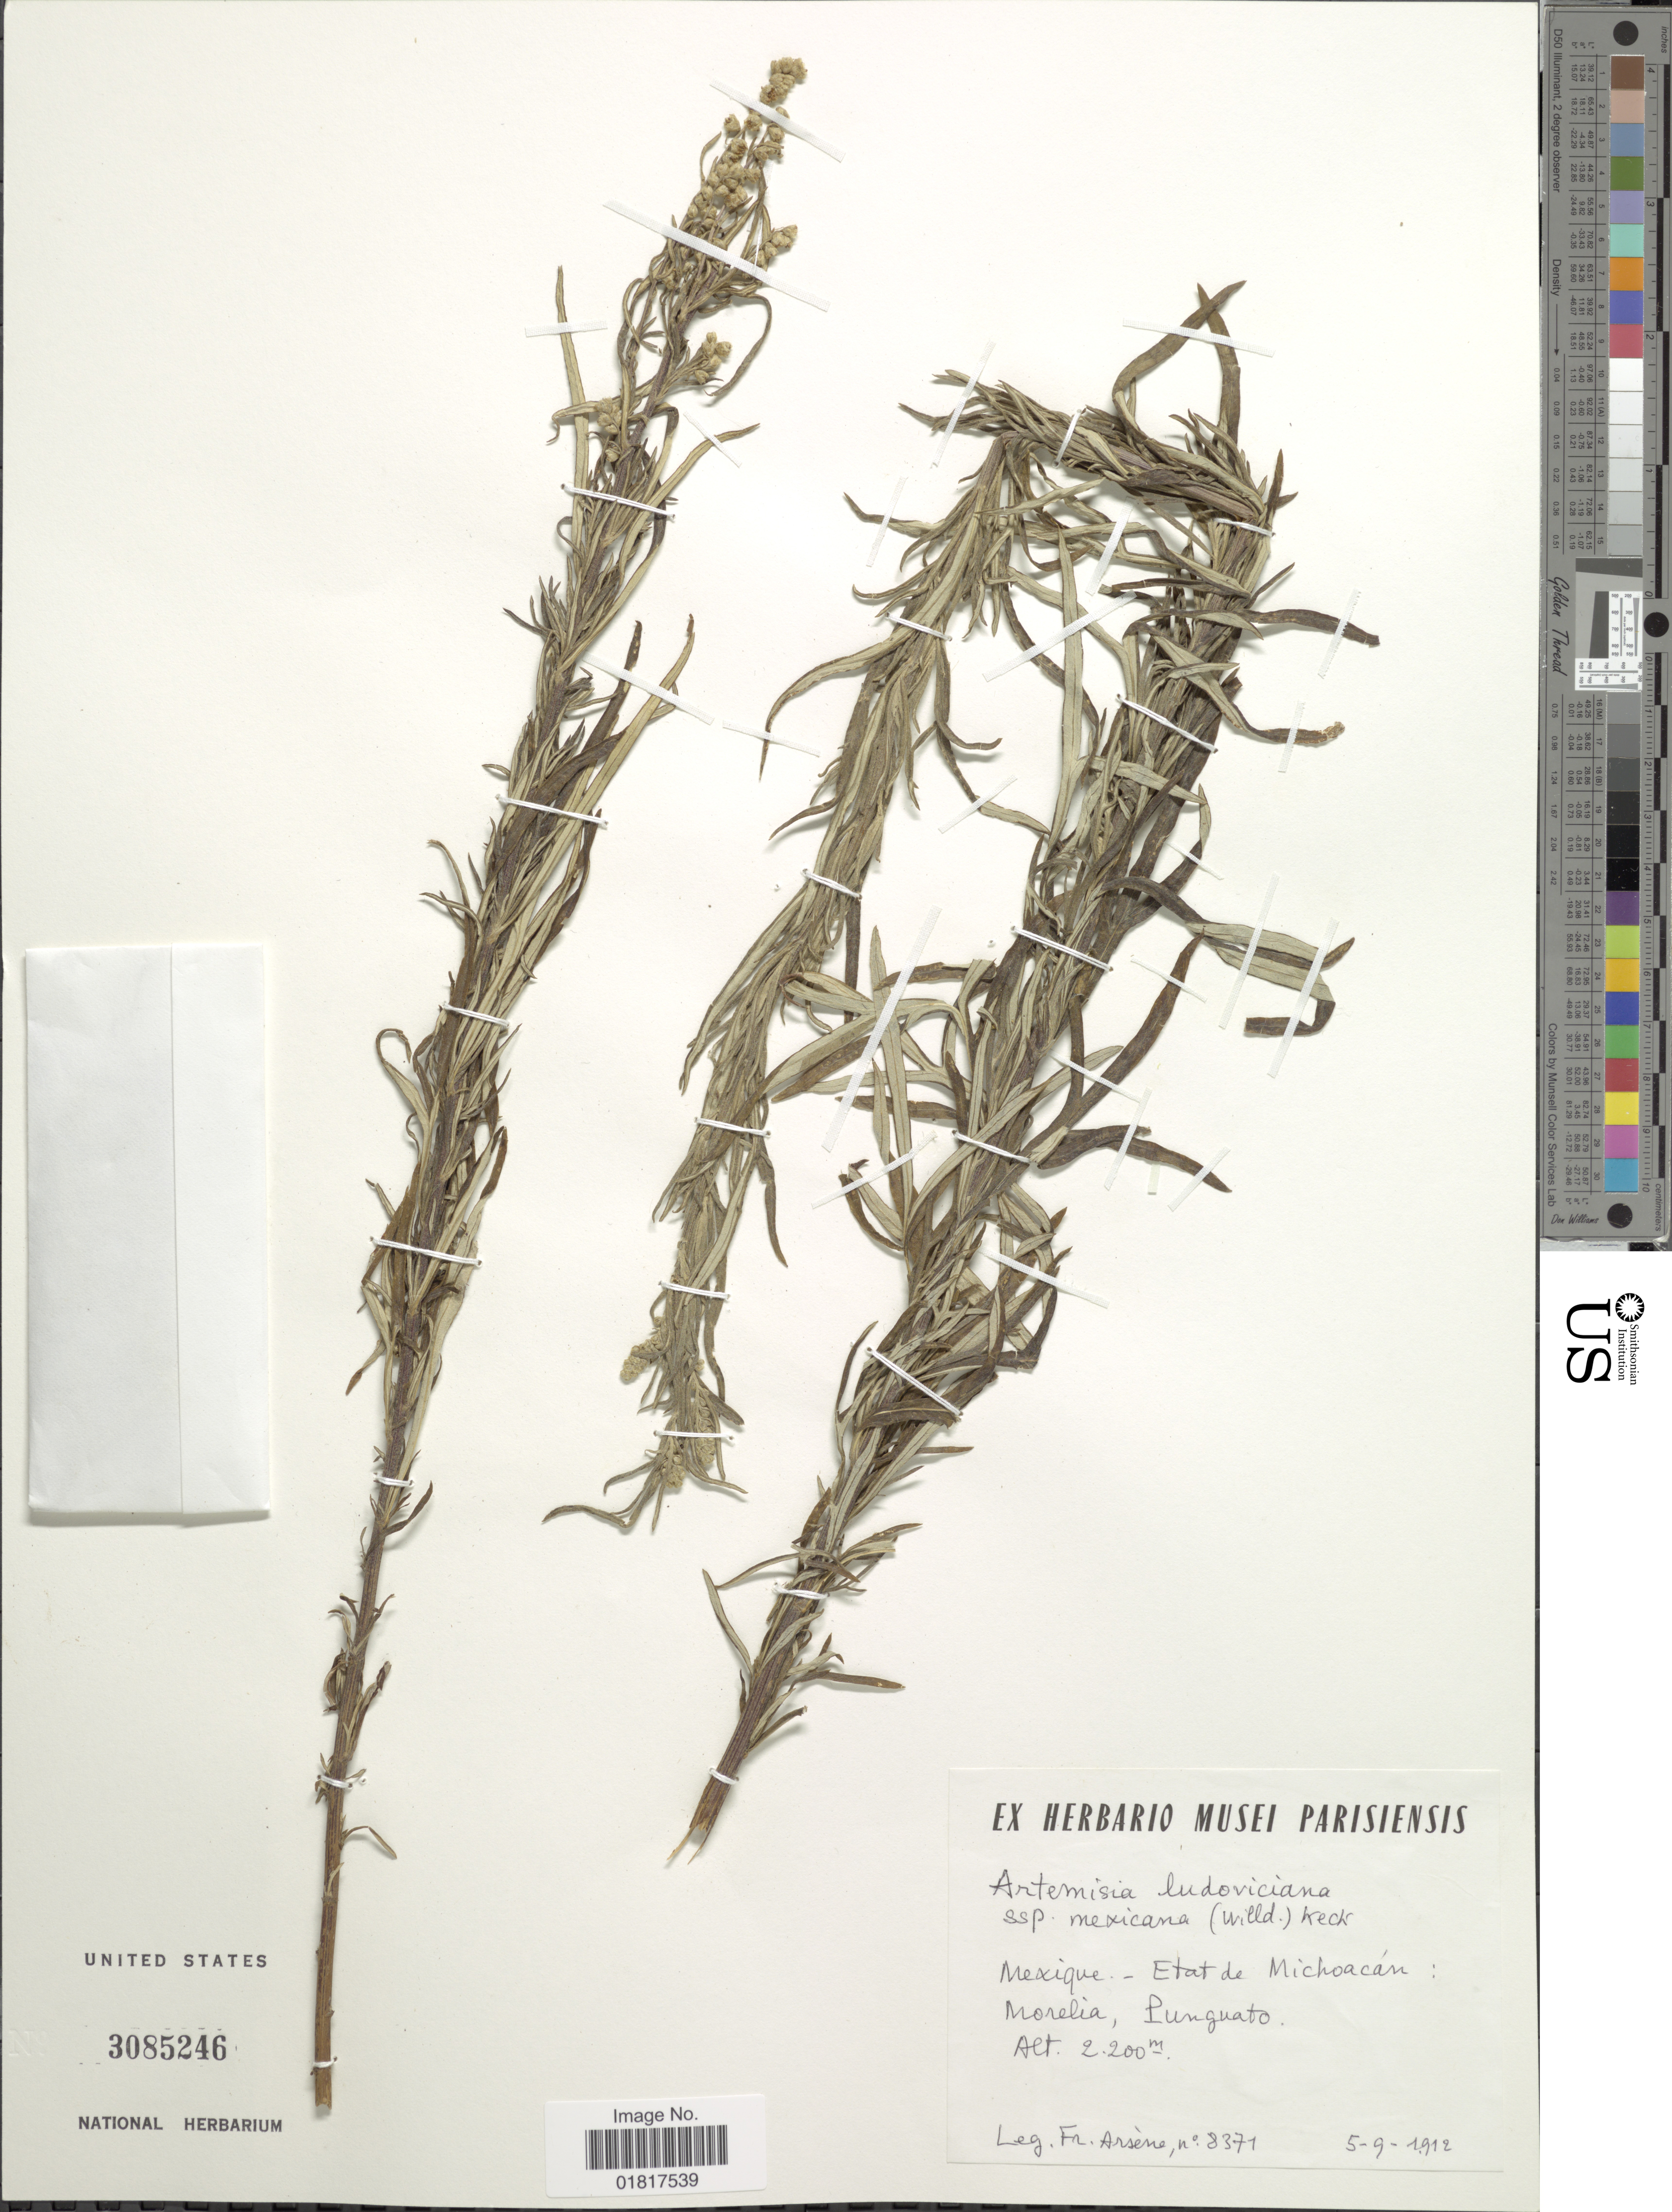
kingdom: Plantae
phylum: Tracheophyta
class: Magnoliopsida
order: Asterales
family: Asteraceae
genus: Artemisia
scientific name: Artemisia ludoviciana subsp. mexicana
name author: (Willd. ex Spreng.) D.D. Keck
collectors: F. Arsène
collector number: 8371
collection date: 1912-09-05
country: Mexico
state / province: Michoacán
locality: Etat de Michoacán: Morelia, Punguato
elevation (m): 2200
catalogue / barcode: US 3085246